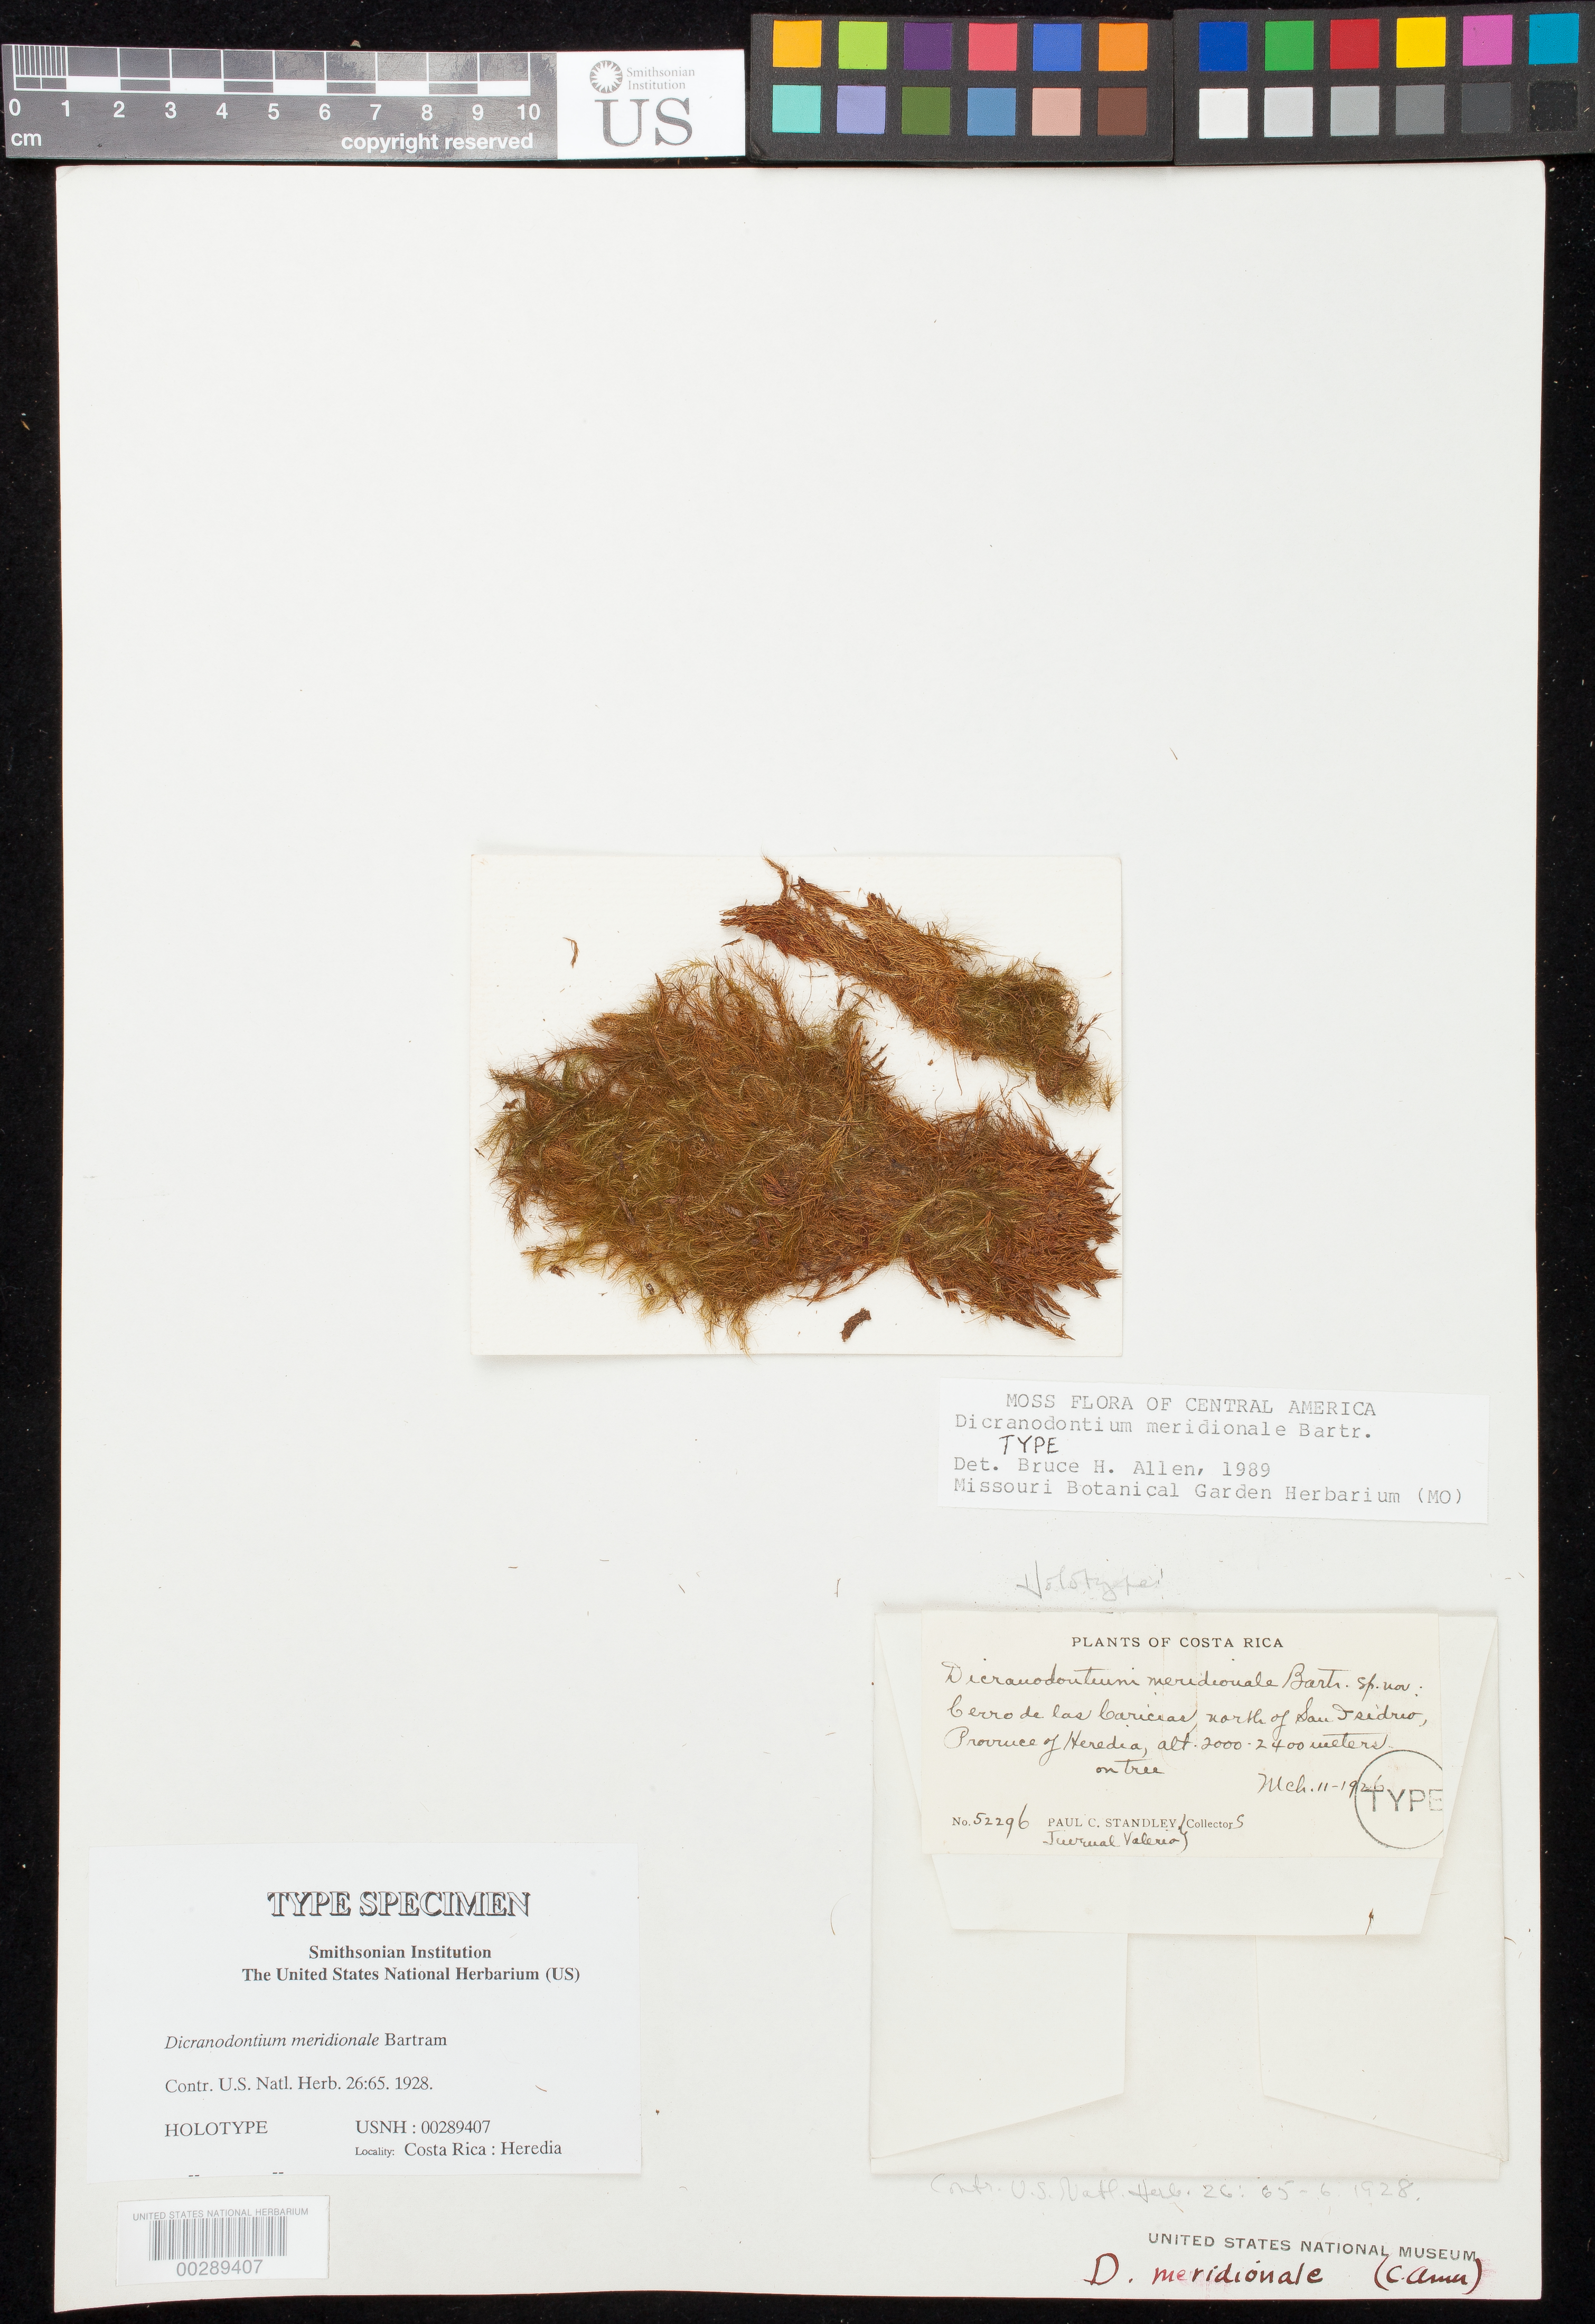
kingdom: Plantae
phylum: Bryophyta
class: Bryopsida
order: Dicranales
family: Leucobryaceae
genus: Dicranodontium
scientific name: Dicranodontium meridionale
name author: E.B. Bartram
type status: Holotype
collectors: P. C. Standley & J. Valerio R.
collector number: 52296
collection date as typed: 11 Mar 1926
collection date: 1926-03-11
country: Costa Rica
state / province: Heredia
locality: Cerro de las Caricias, N of San Isidrio.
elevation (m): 2000